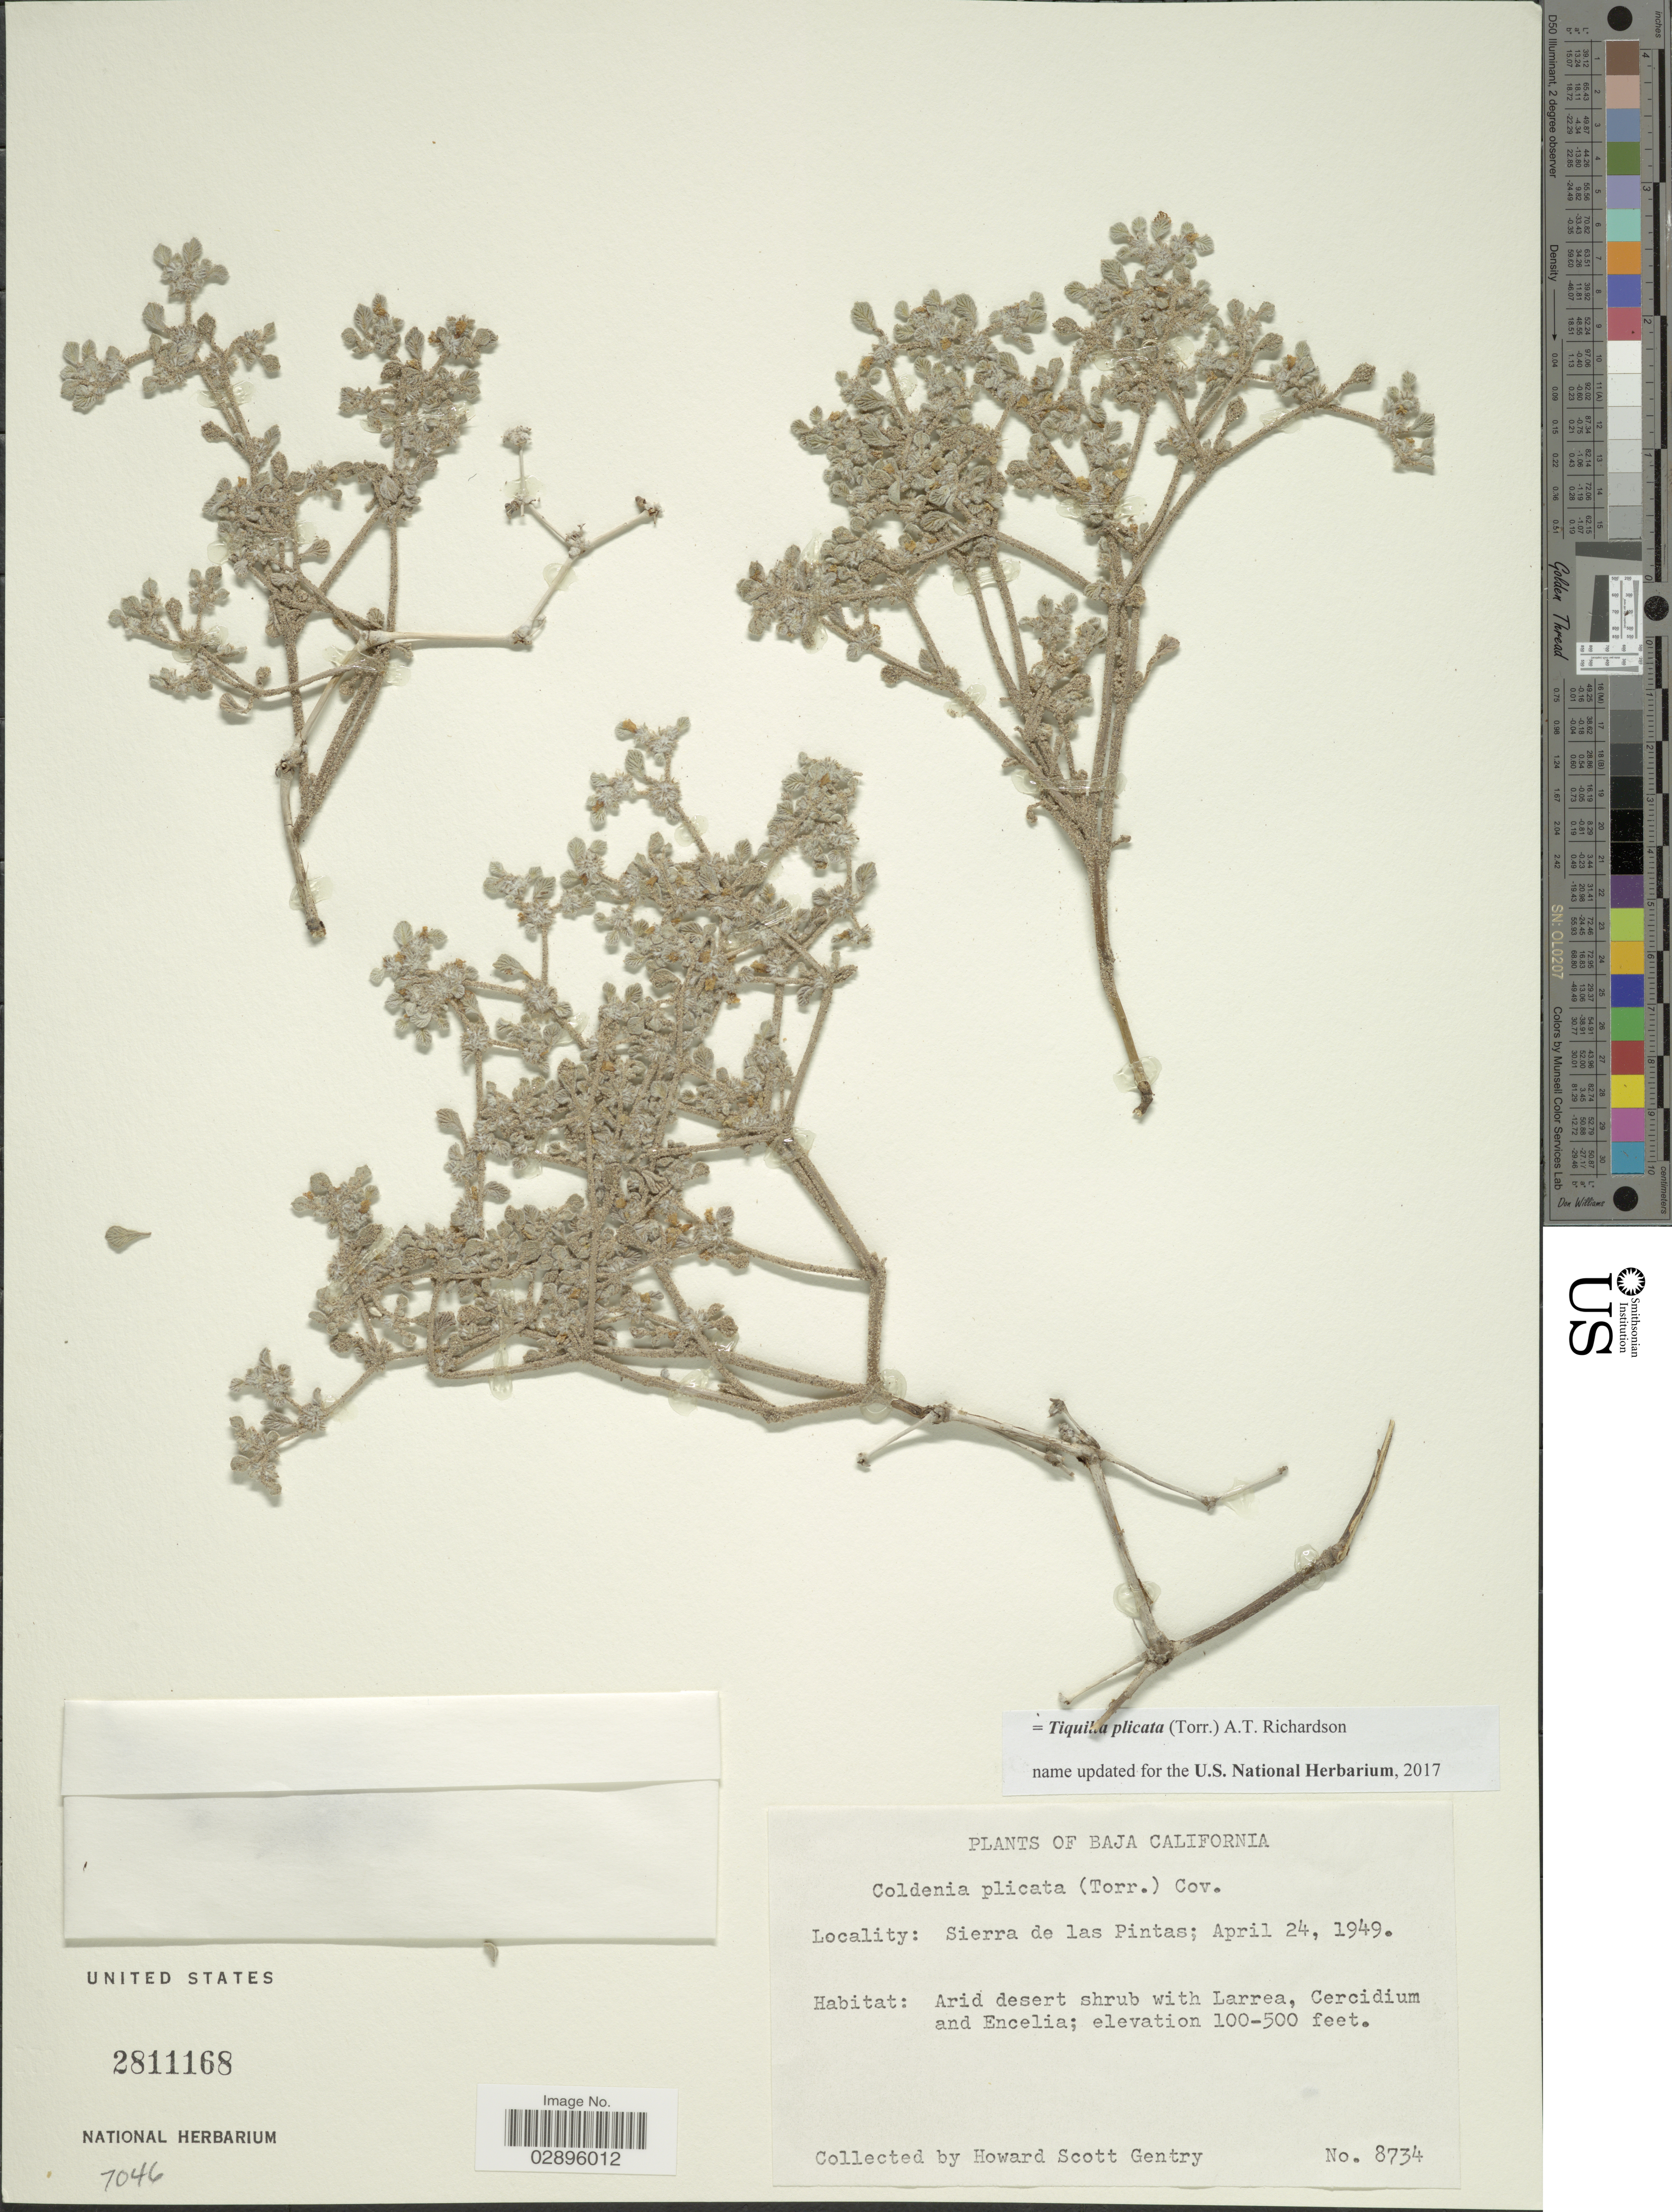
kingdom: Plantae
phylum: Tracheophyta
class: Magnoliopsida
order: Boraginales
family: Ehretiaceae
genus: Tiquilia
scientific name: Tiquilia plicata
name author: Torr.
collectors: H. S. Gentry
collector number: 8734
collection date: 1949-04-24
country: Mexico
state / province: Baja California Norte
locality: Sierra de las Pintas.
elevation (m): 30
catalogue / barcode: US 2811168